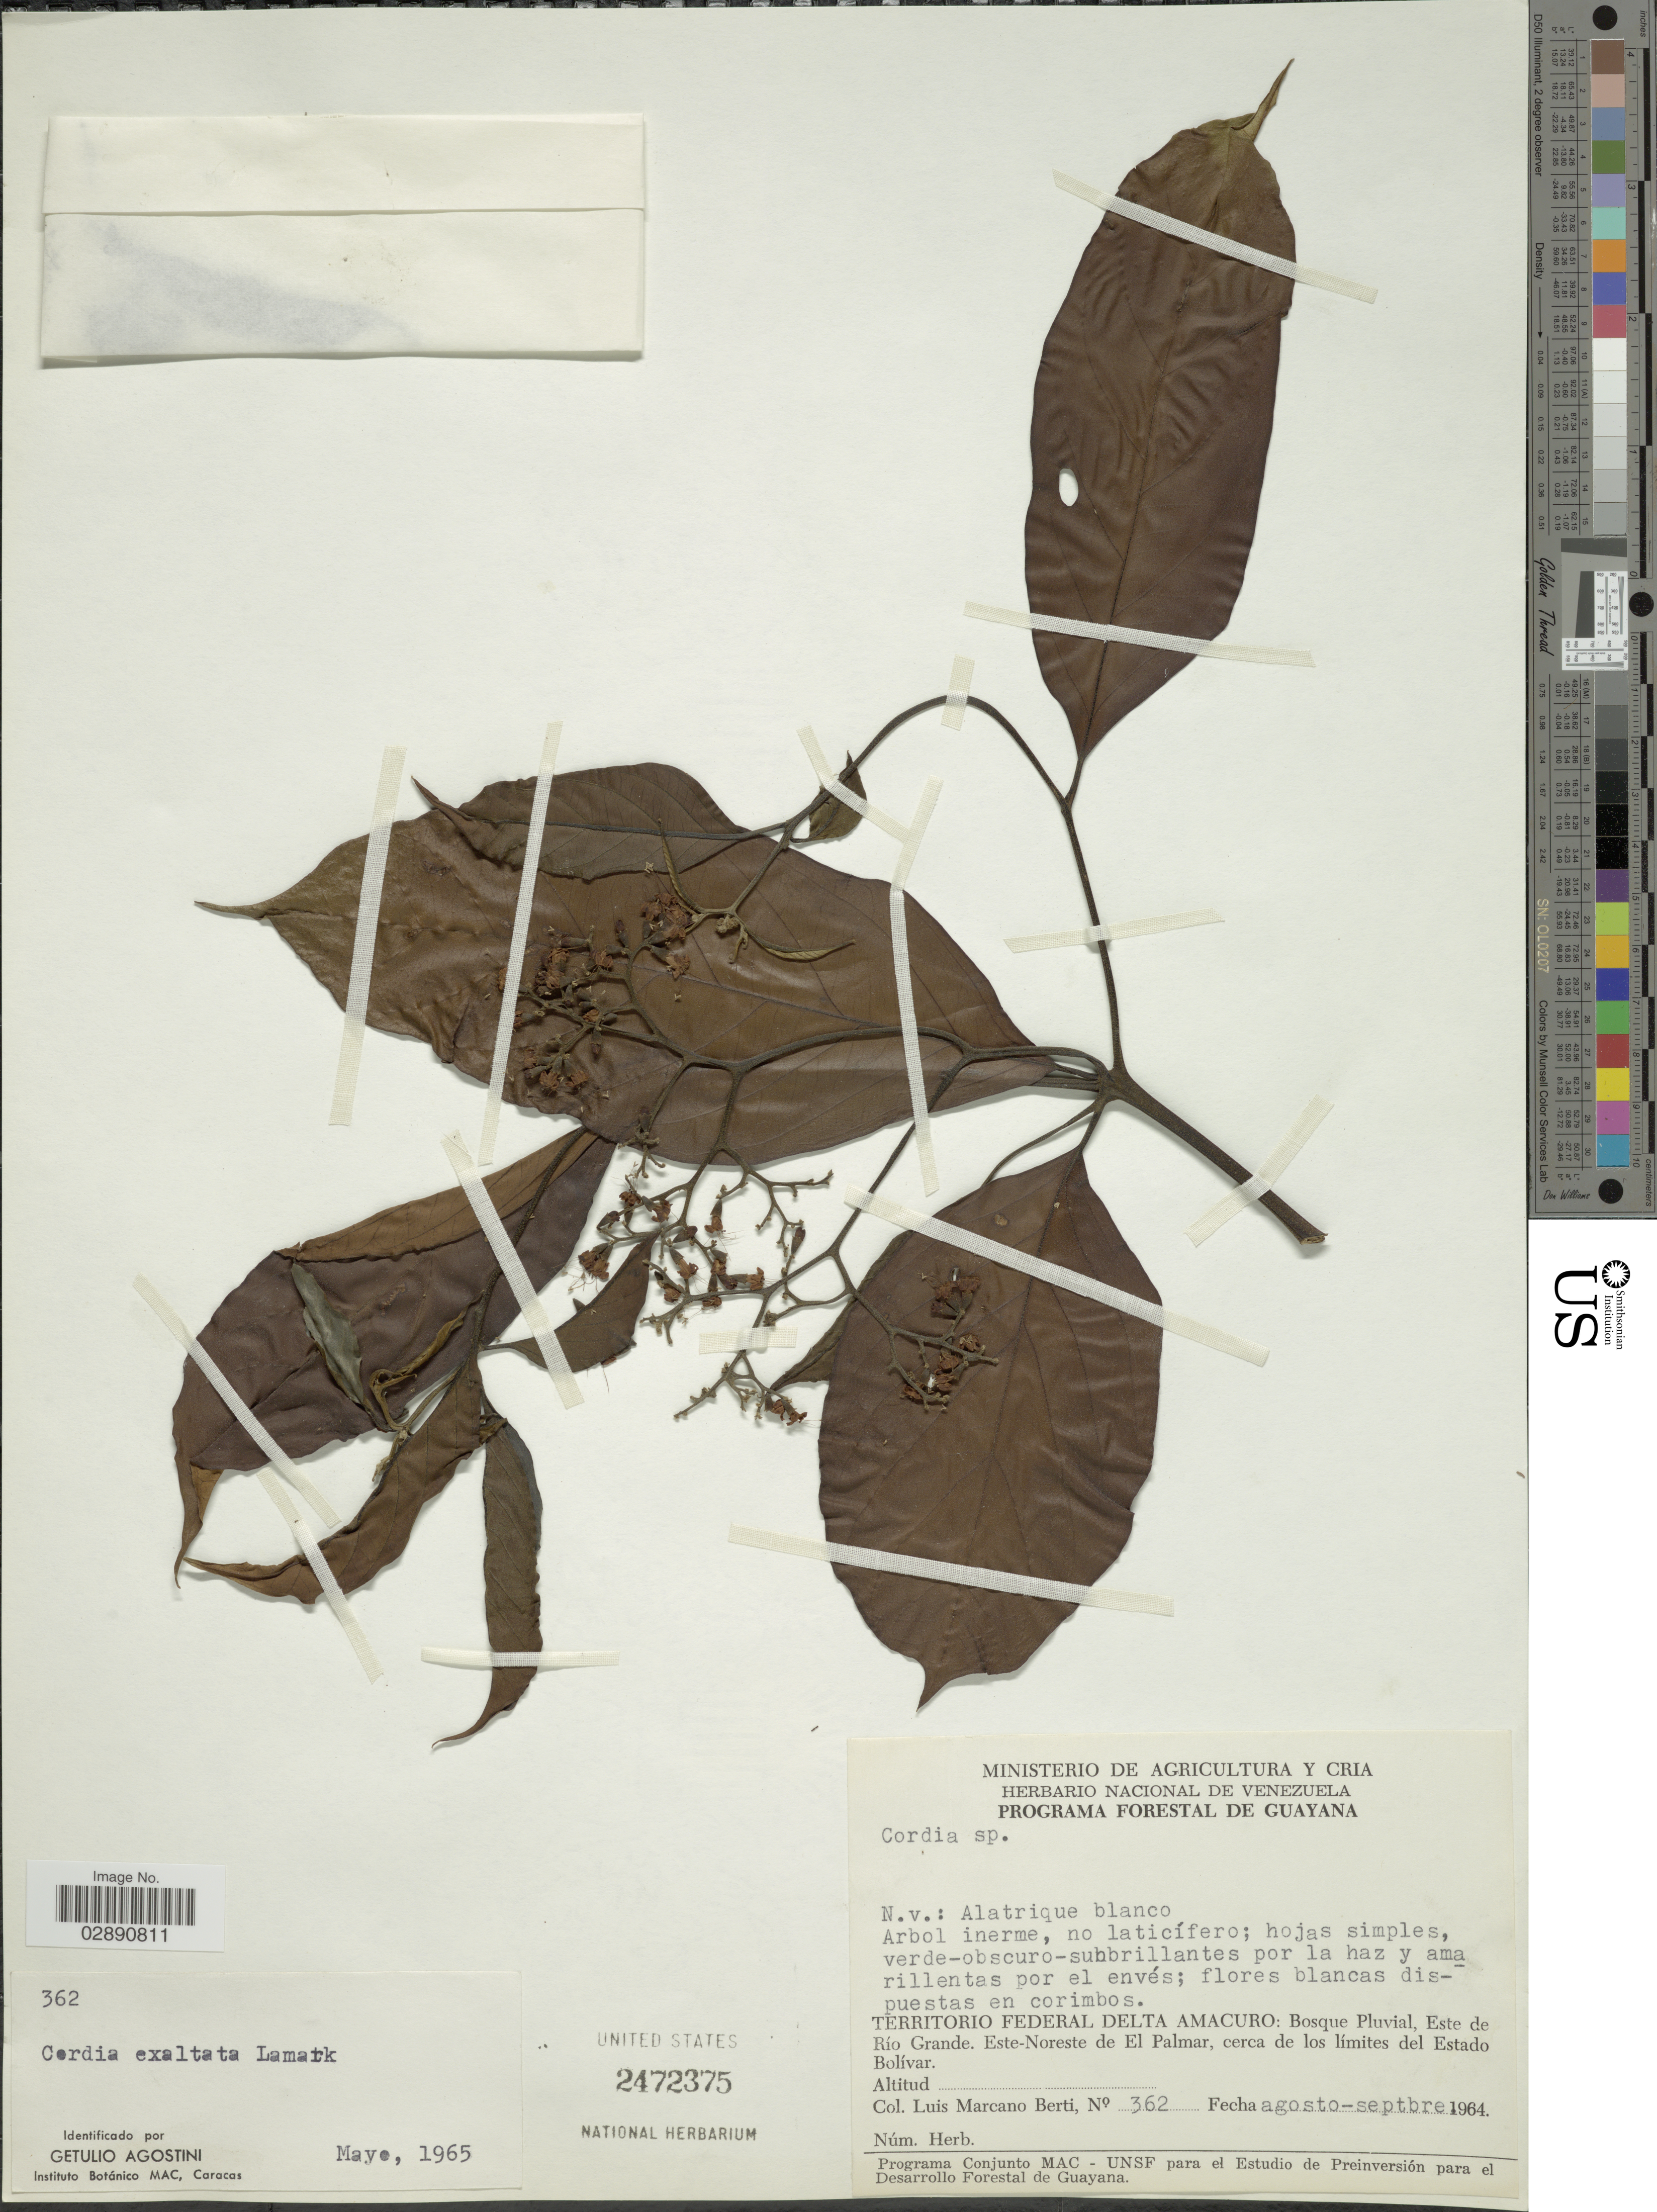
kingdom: Plantae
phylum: Tracheophyta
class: Magnoliopsida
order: Boraginales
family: Cordiaceae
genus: Cordia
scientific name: Cordia exaltata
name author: Lam.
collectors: L. Marcano-Berti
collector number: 362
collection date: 1964-08/1964-09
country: Venezuela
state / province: Delta Amacuro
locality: Territorio Federal Delta Amacuro: Bosque Pluvial, Este de Río Grande. Este-Noreste de El Palmar, cerca de los límites del Estado Bolívar.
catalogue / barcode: US 2472375